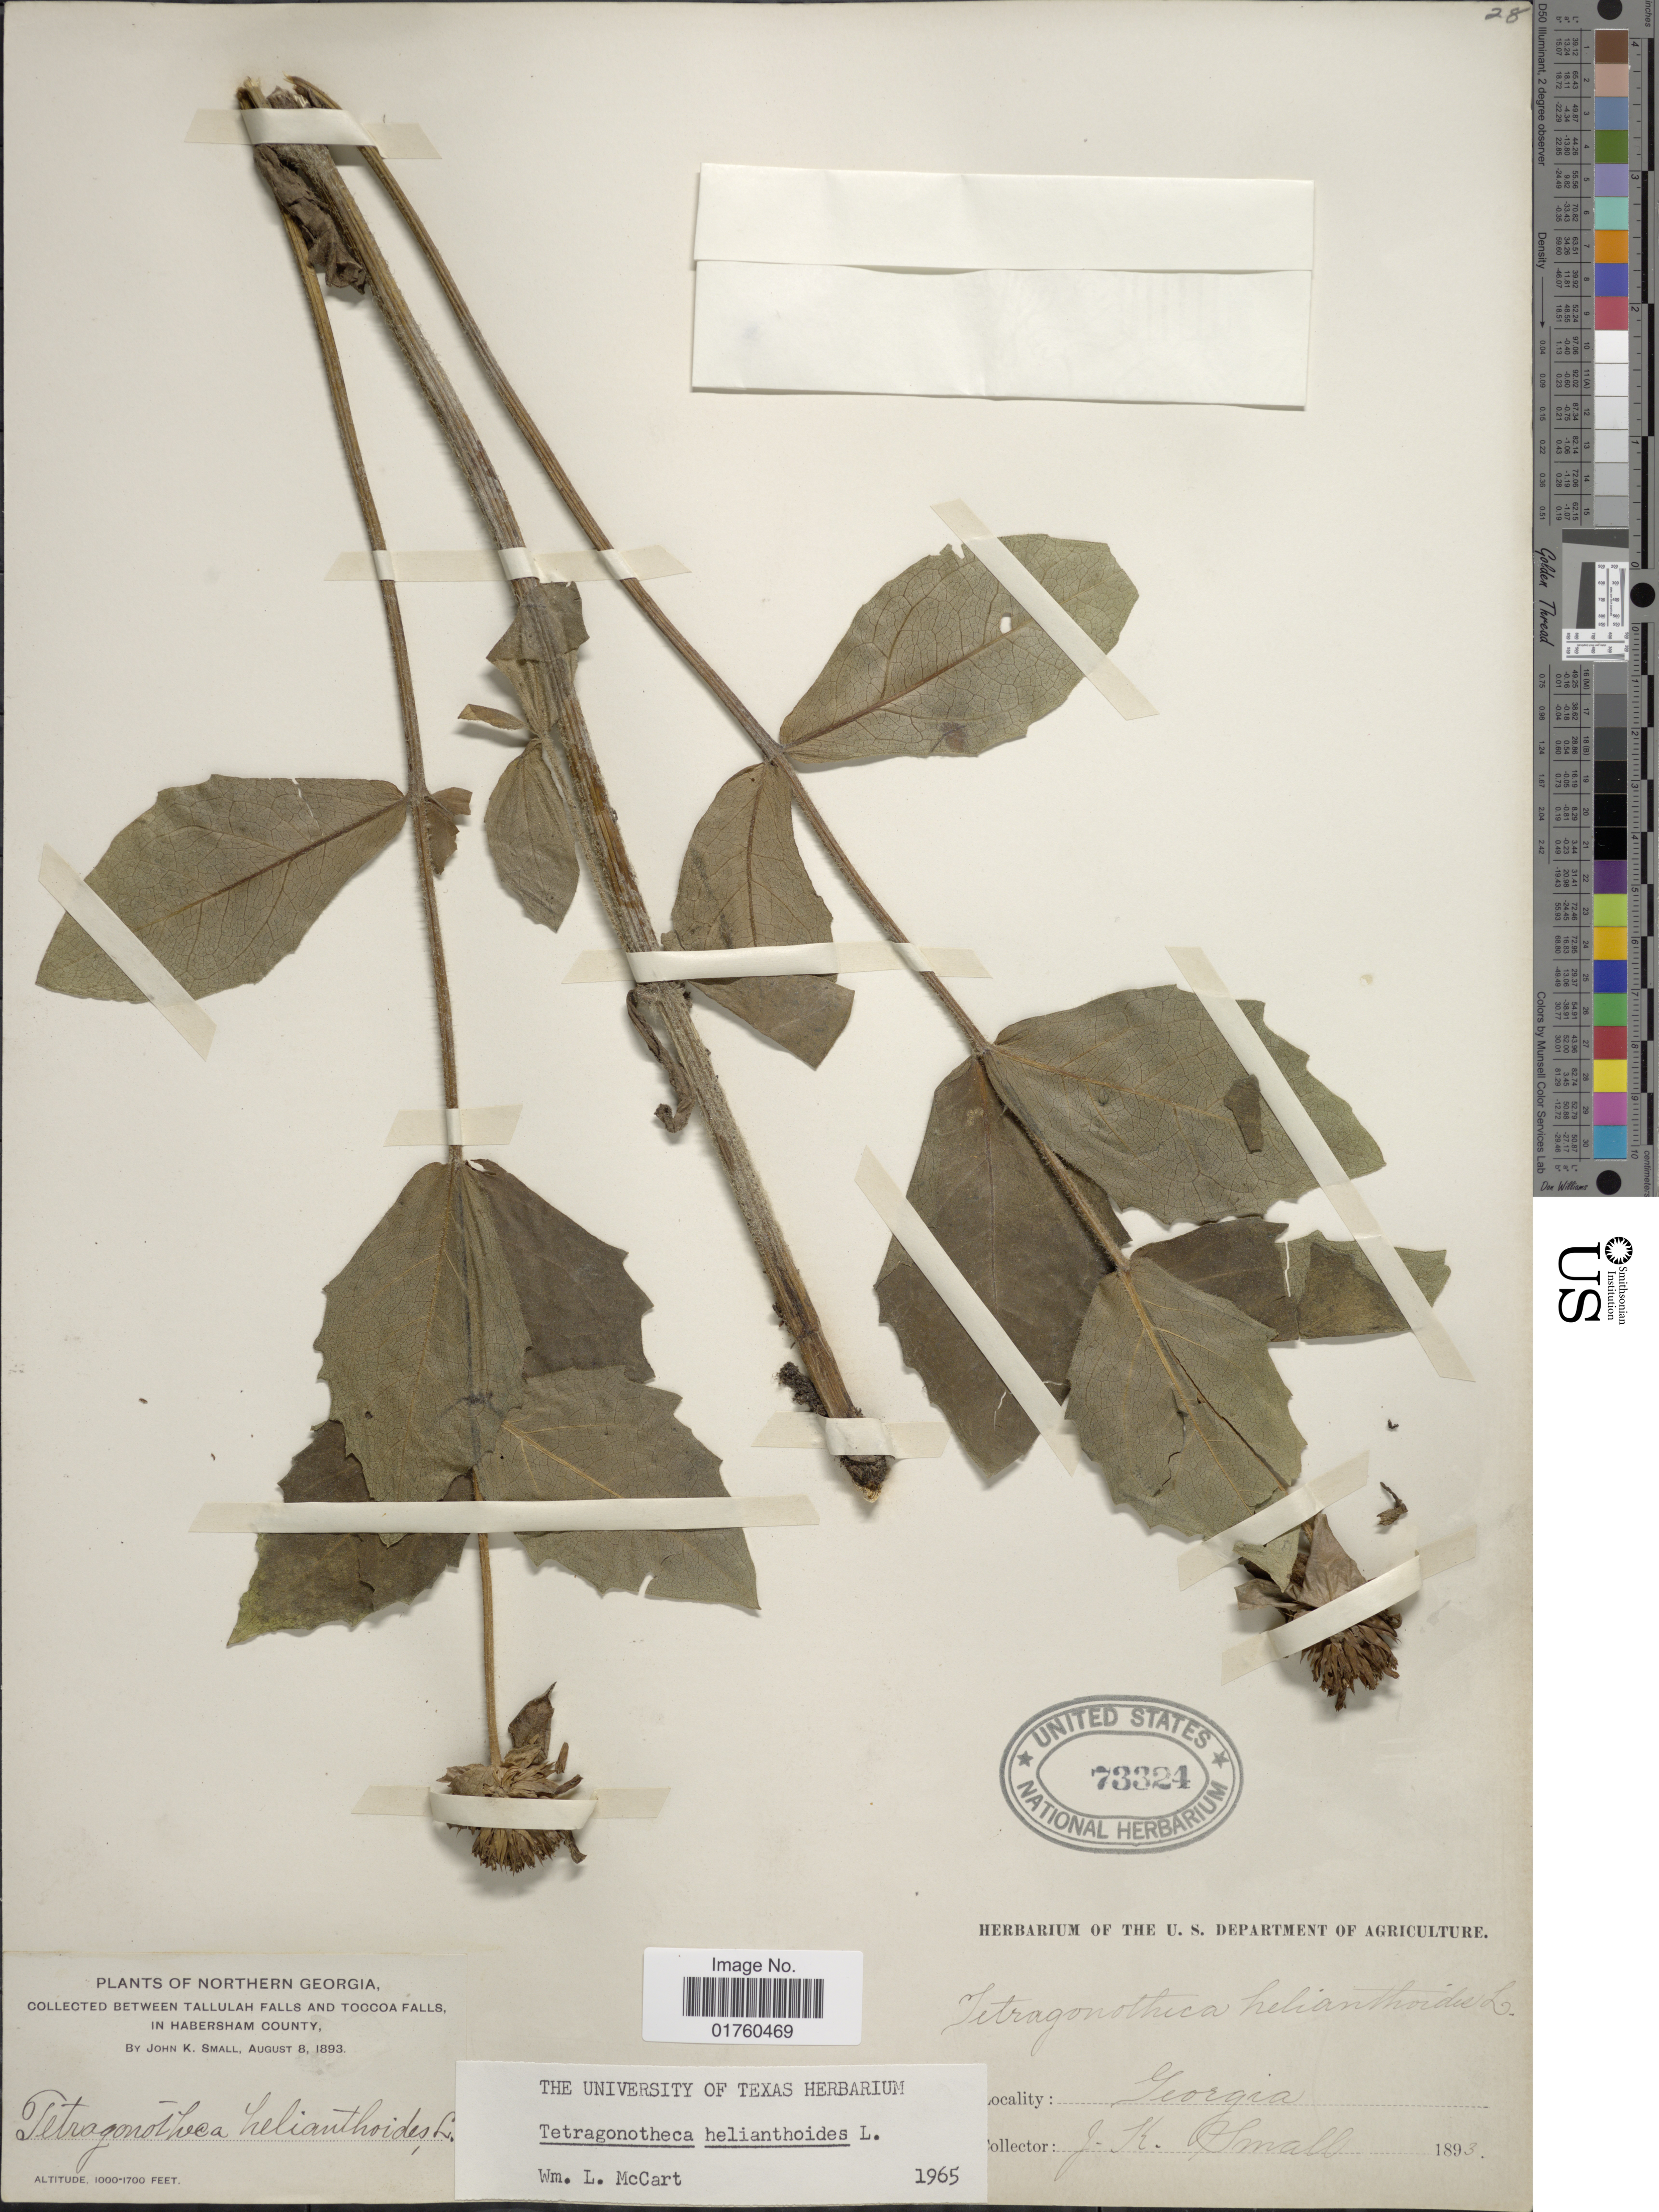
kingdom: Plantae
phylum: Tracheophyta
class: Magnoliopsida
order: Asterales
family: Asteraceae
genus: Tetragonotheca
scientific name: Tetragonotheca helianthoides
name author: L.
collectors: J. K. Small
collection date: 1893-08-08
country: United States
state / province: Georgia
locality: Northern Georgia Between Tallulah Falls and Toccoa Falls in Habersham County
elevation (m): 305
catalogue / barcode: US 73324